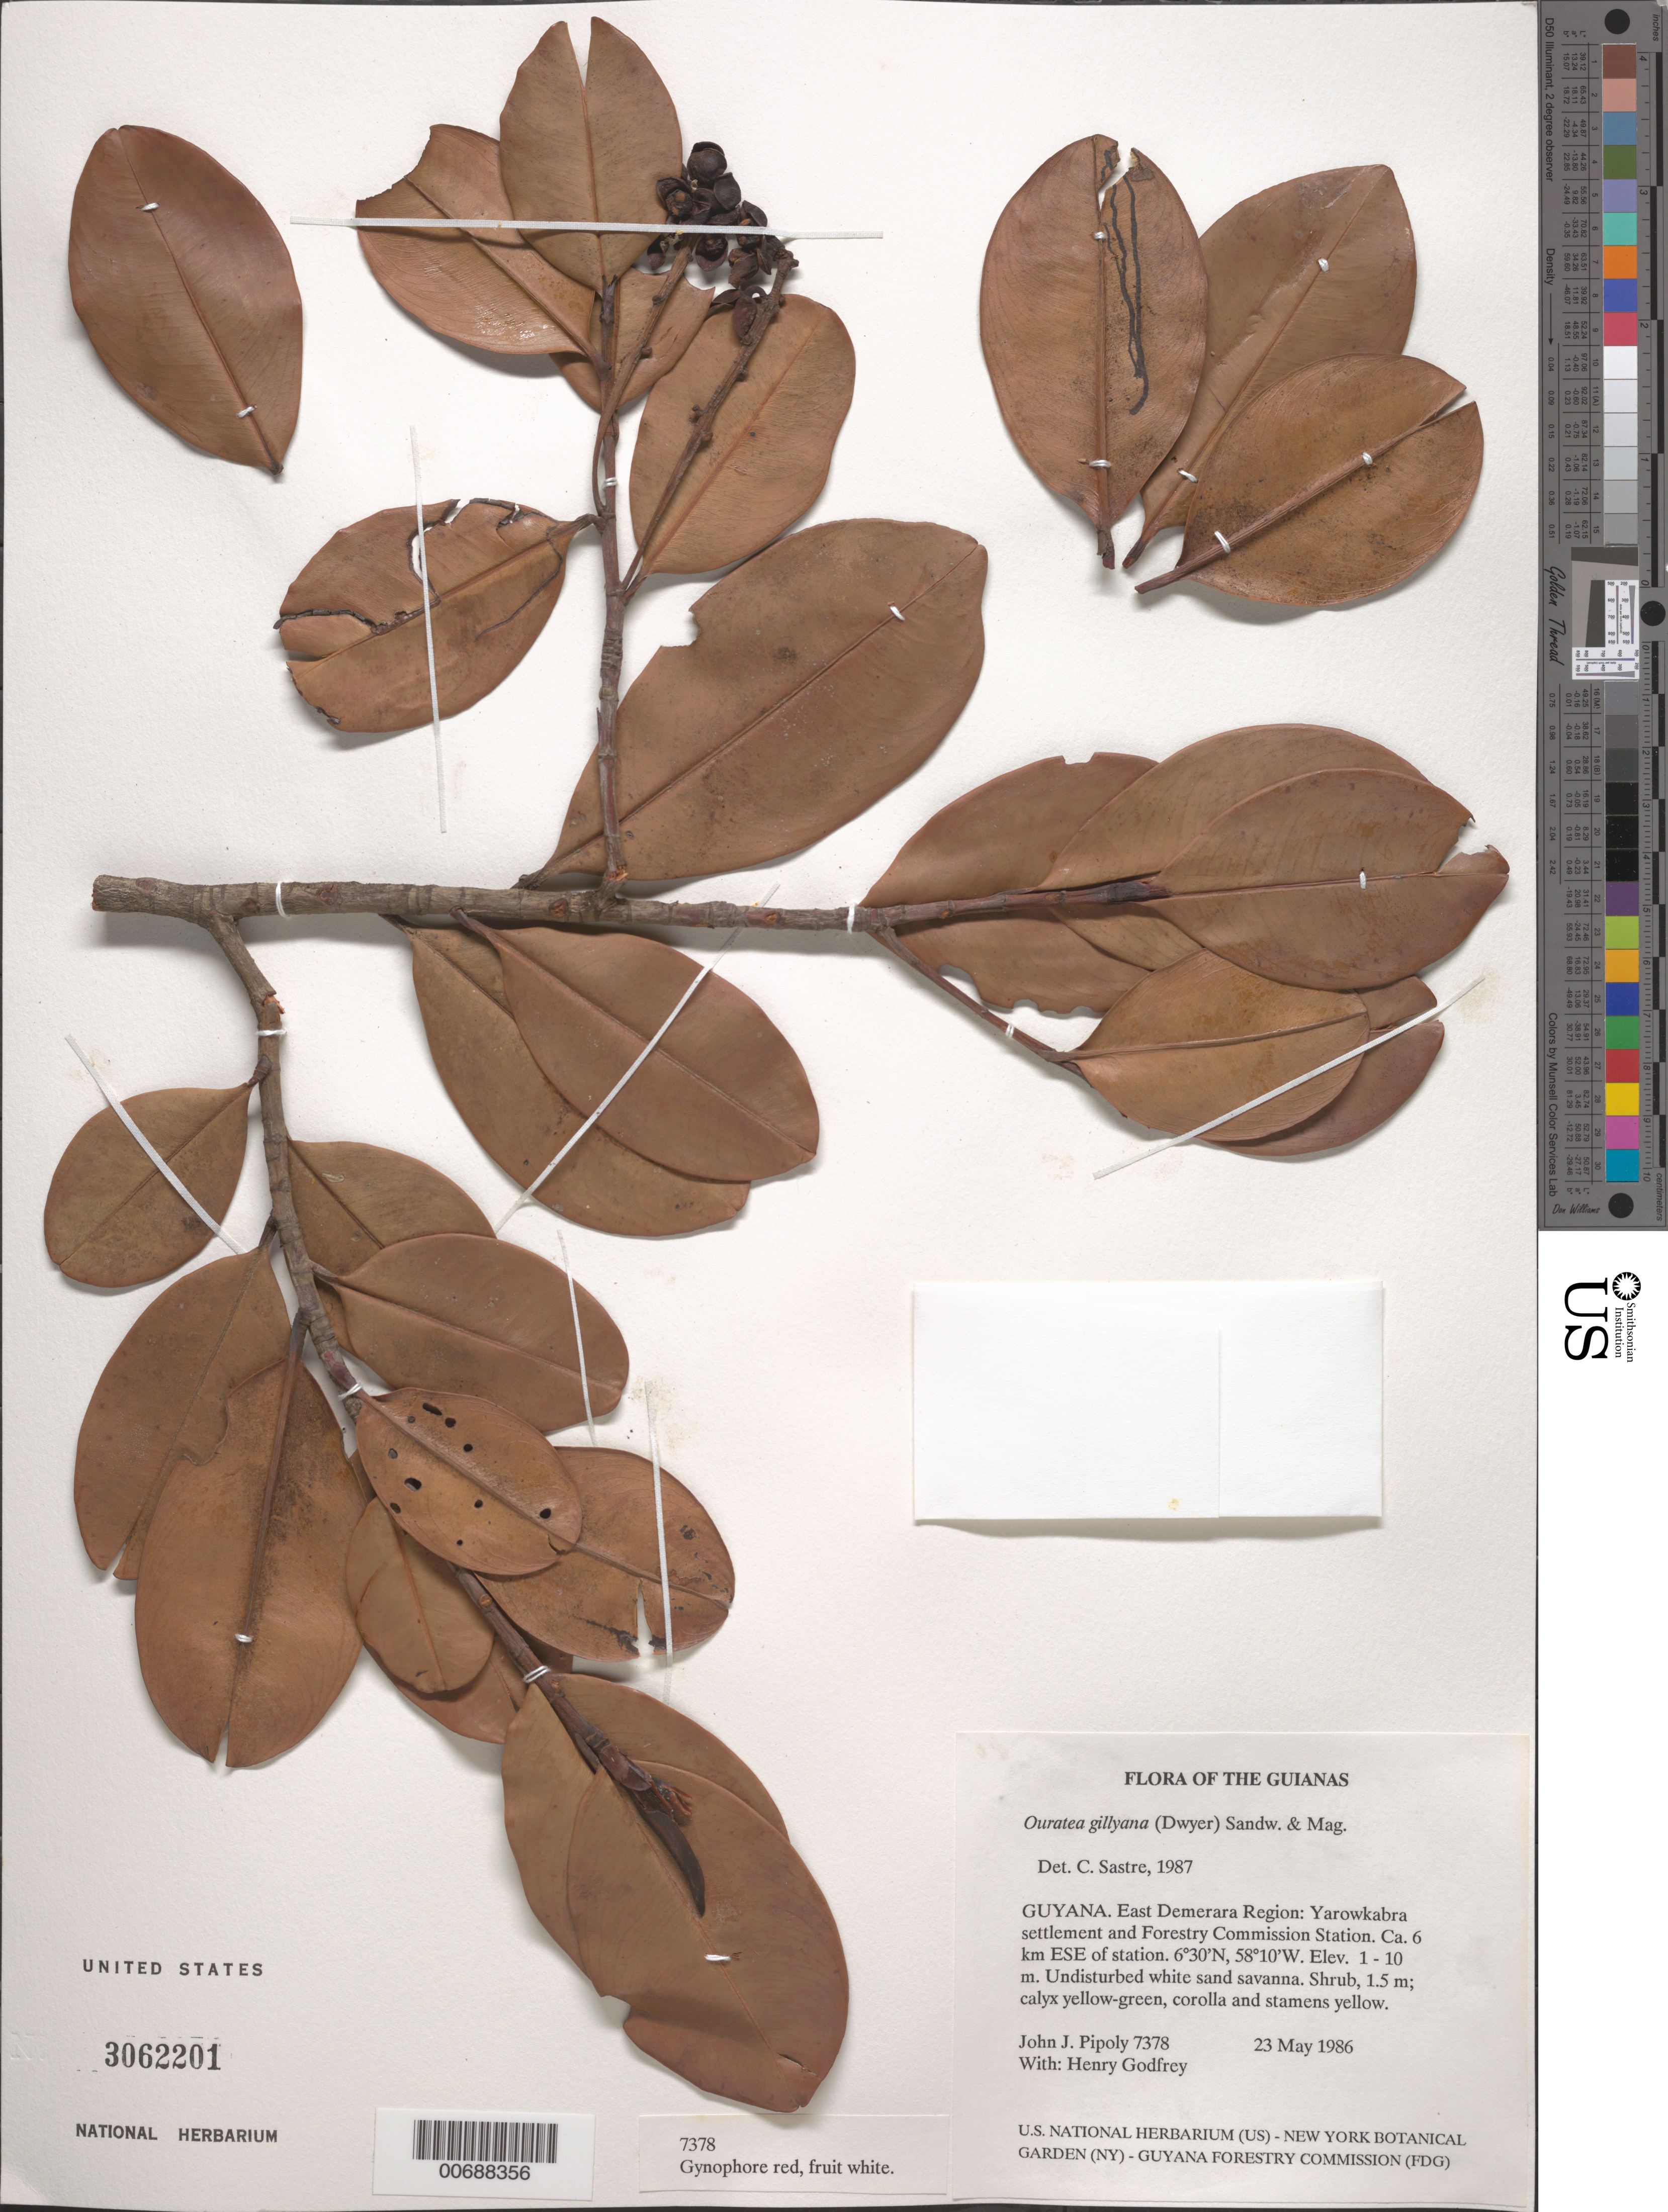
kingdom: Plantae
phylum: Tracheophyta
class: Magnoliopsida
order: Malpighiales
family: Ochnaceae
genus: Ouratea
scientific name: Ouratea gillyana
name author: (Dwyer) Sandwith & Maguire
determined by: Sastre, C. H. L.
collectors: J. J. Pipoly & H. Godfrey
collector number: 7378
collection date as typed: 23 May 1986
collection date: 1986-05-23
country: Guyana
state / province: Demerara-Mahaica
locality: Yarowkabra settlement and Forestry Commission Station ca. 6 km ESE of station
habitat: Undisturbed white sand savanna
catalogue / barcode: US 3062201